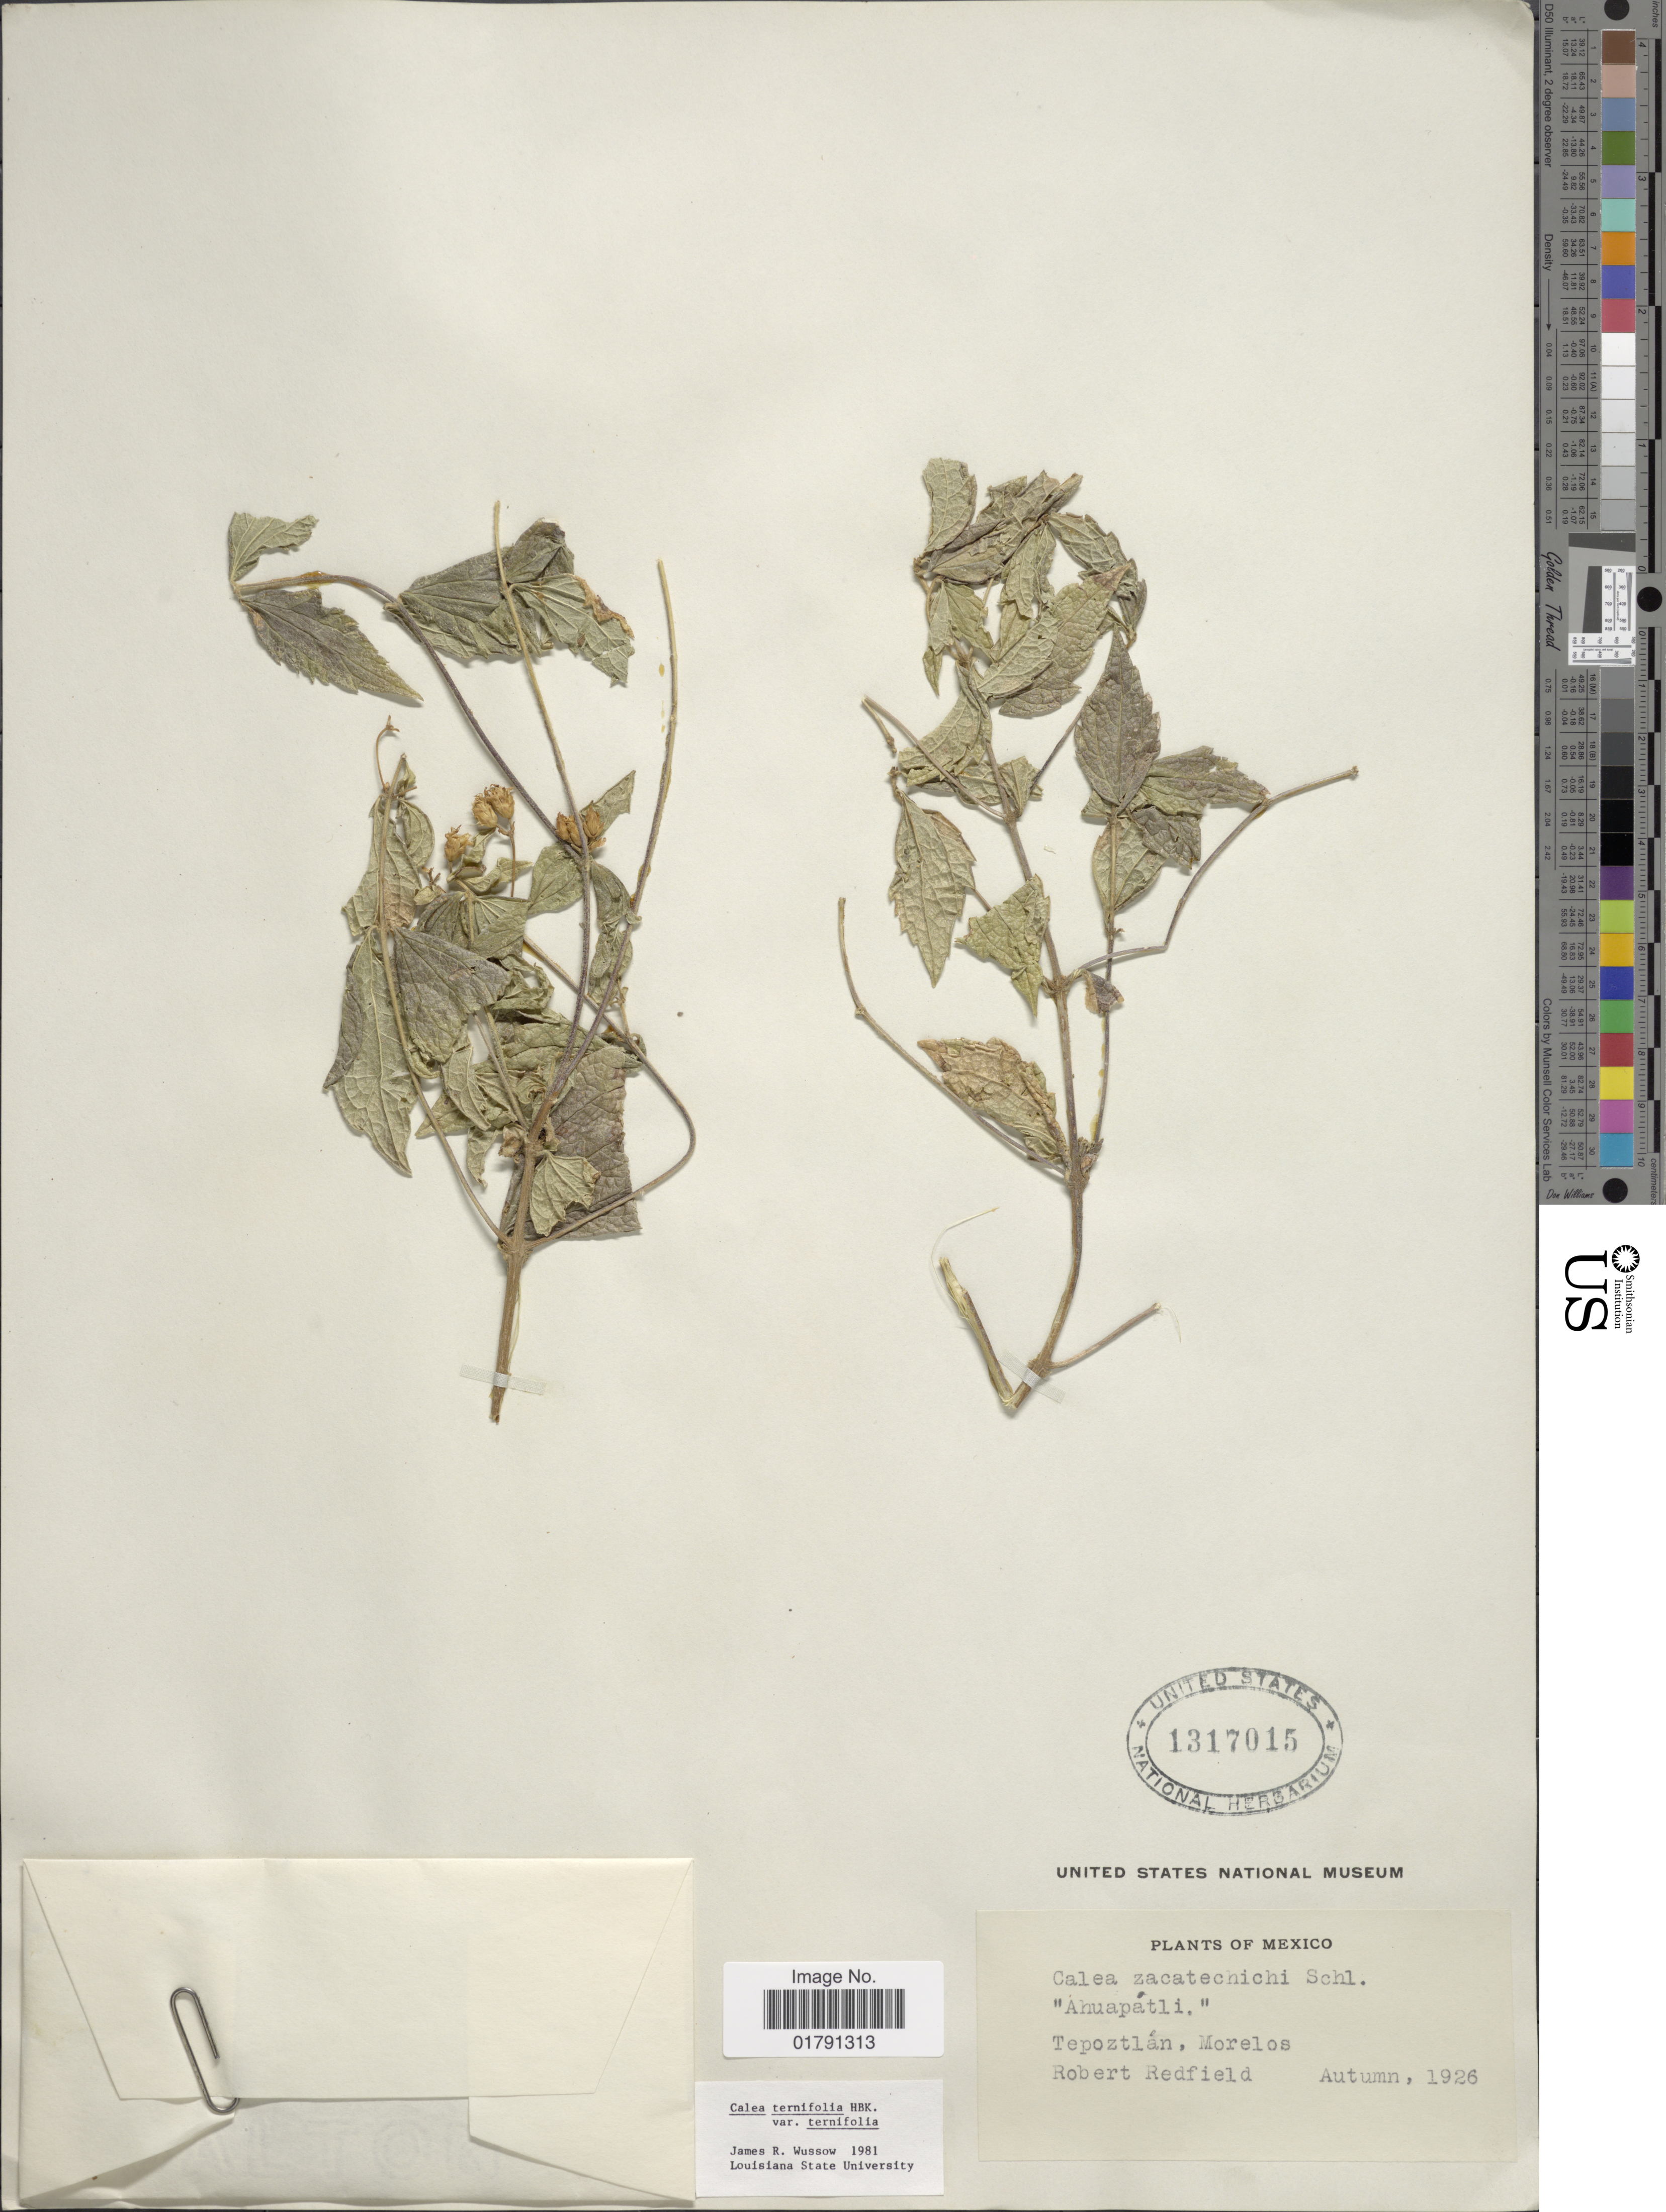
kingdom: Plantae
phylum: Tracheophyta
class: Magnoliopsida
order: Asterales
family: Asteraceae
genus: Calea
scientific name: Calea ternifolia var. ternifolia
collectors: R. Redfield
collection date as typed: autumn 1926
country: Mexico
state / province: Morelos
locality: Tepoztlan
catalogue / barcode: US 1317015